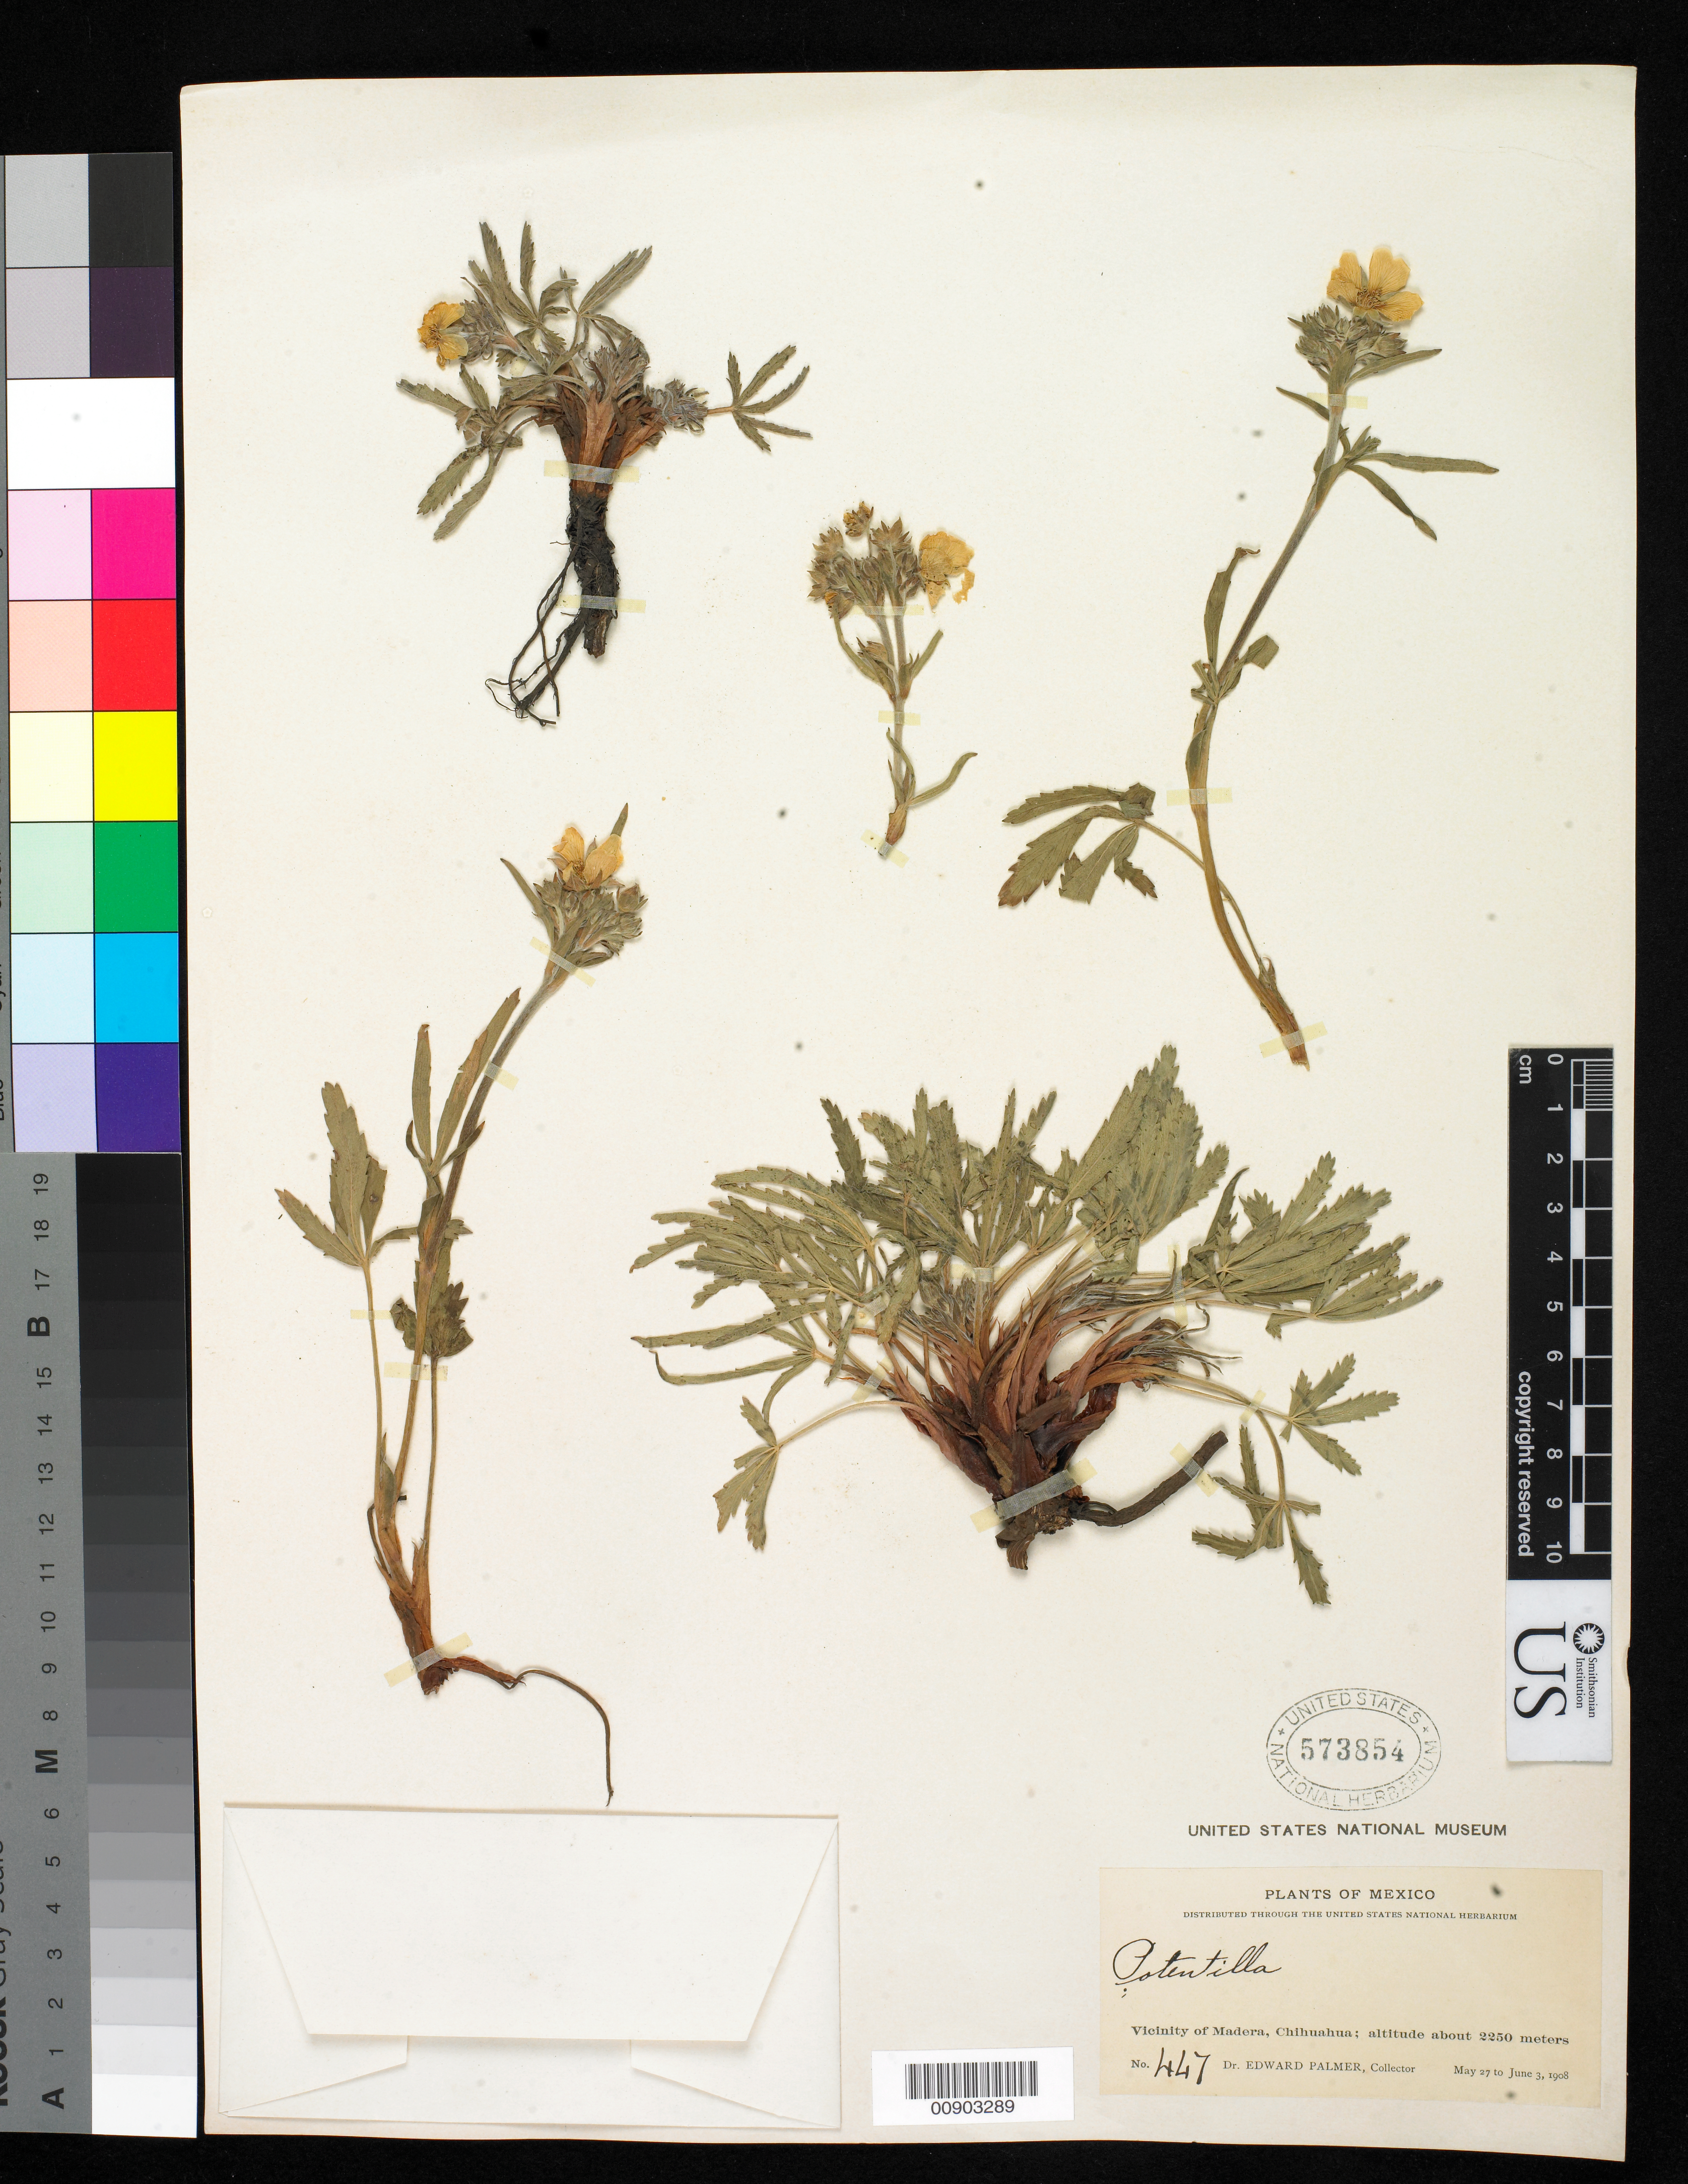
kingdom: Plantae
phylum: Tracheophyta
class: Magnoliopsida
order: Rosales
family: Rosaceae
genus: Potentilla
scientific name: Potentilla sp.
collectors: E. Palmer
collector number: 447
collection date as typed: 27 May 1908 to 03 Jun 1908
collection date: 1908-05-27/1908-06-03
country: Mexico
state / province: Chihuahua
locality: Vicinity of Madera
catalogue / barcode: US 573854